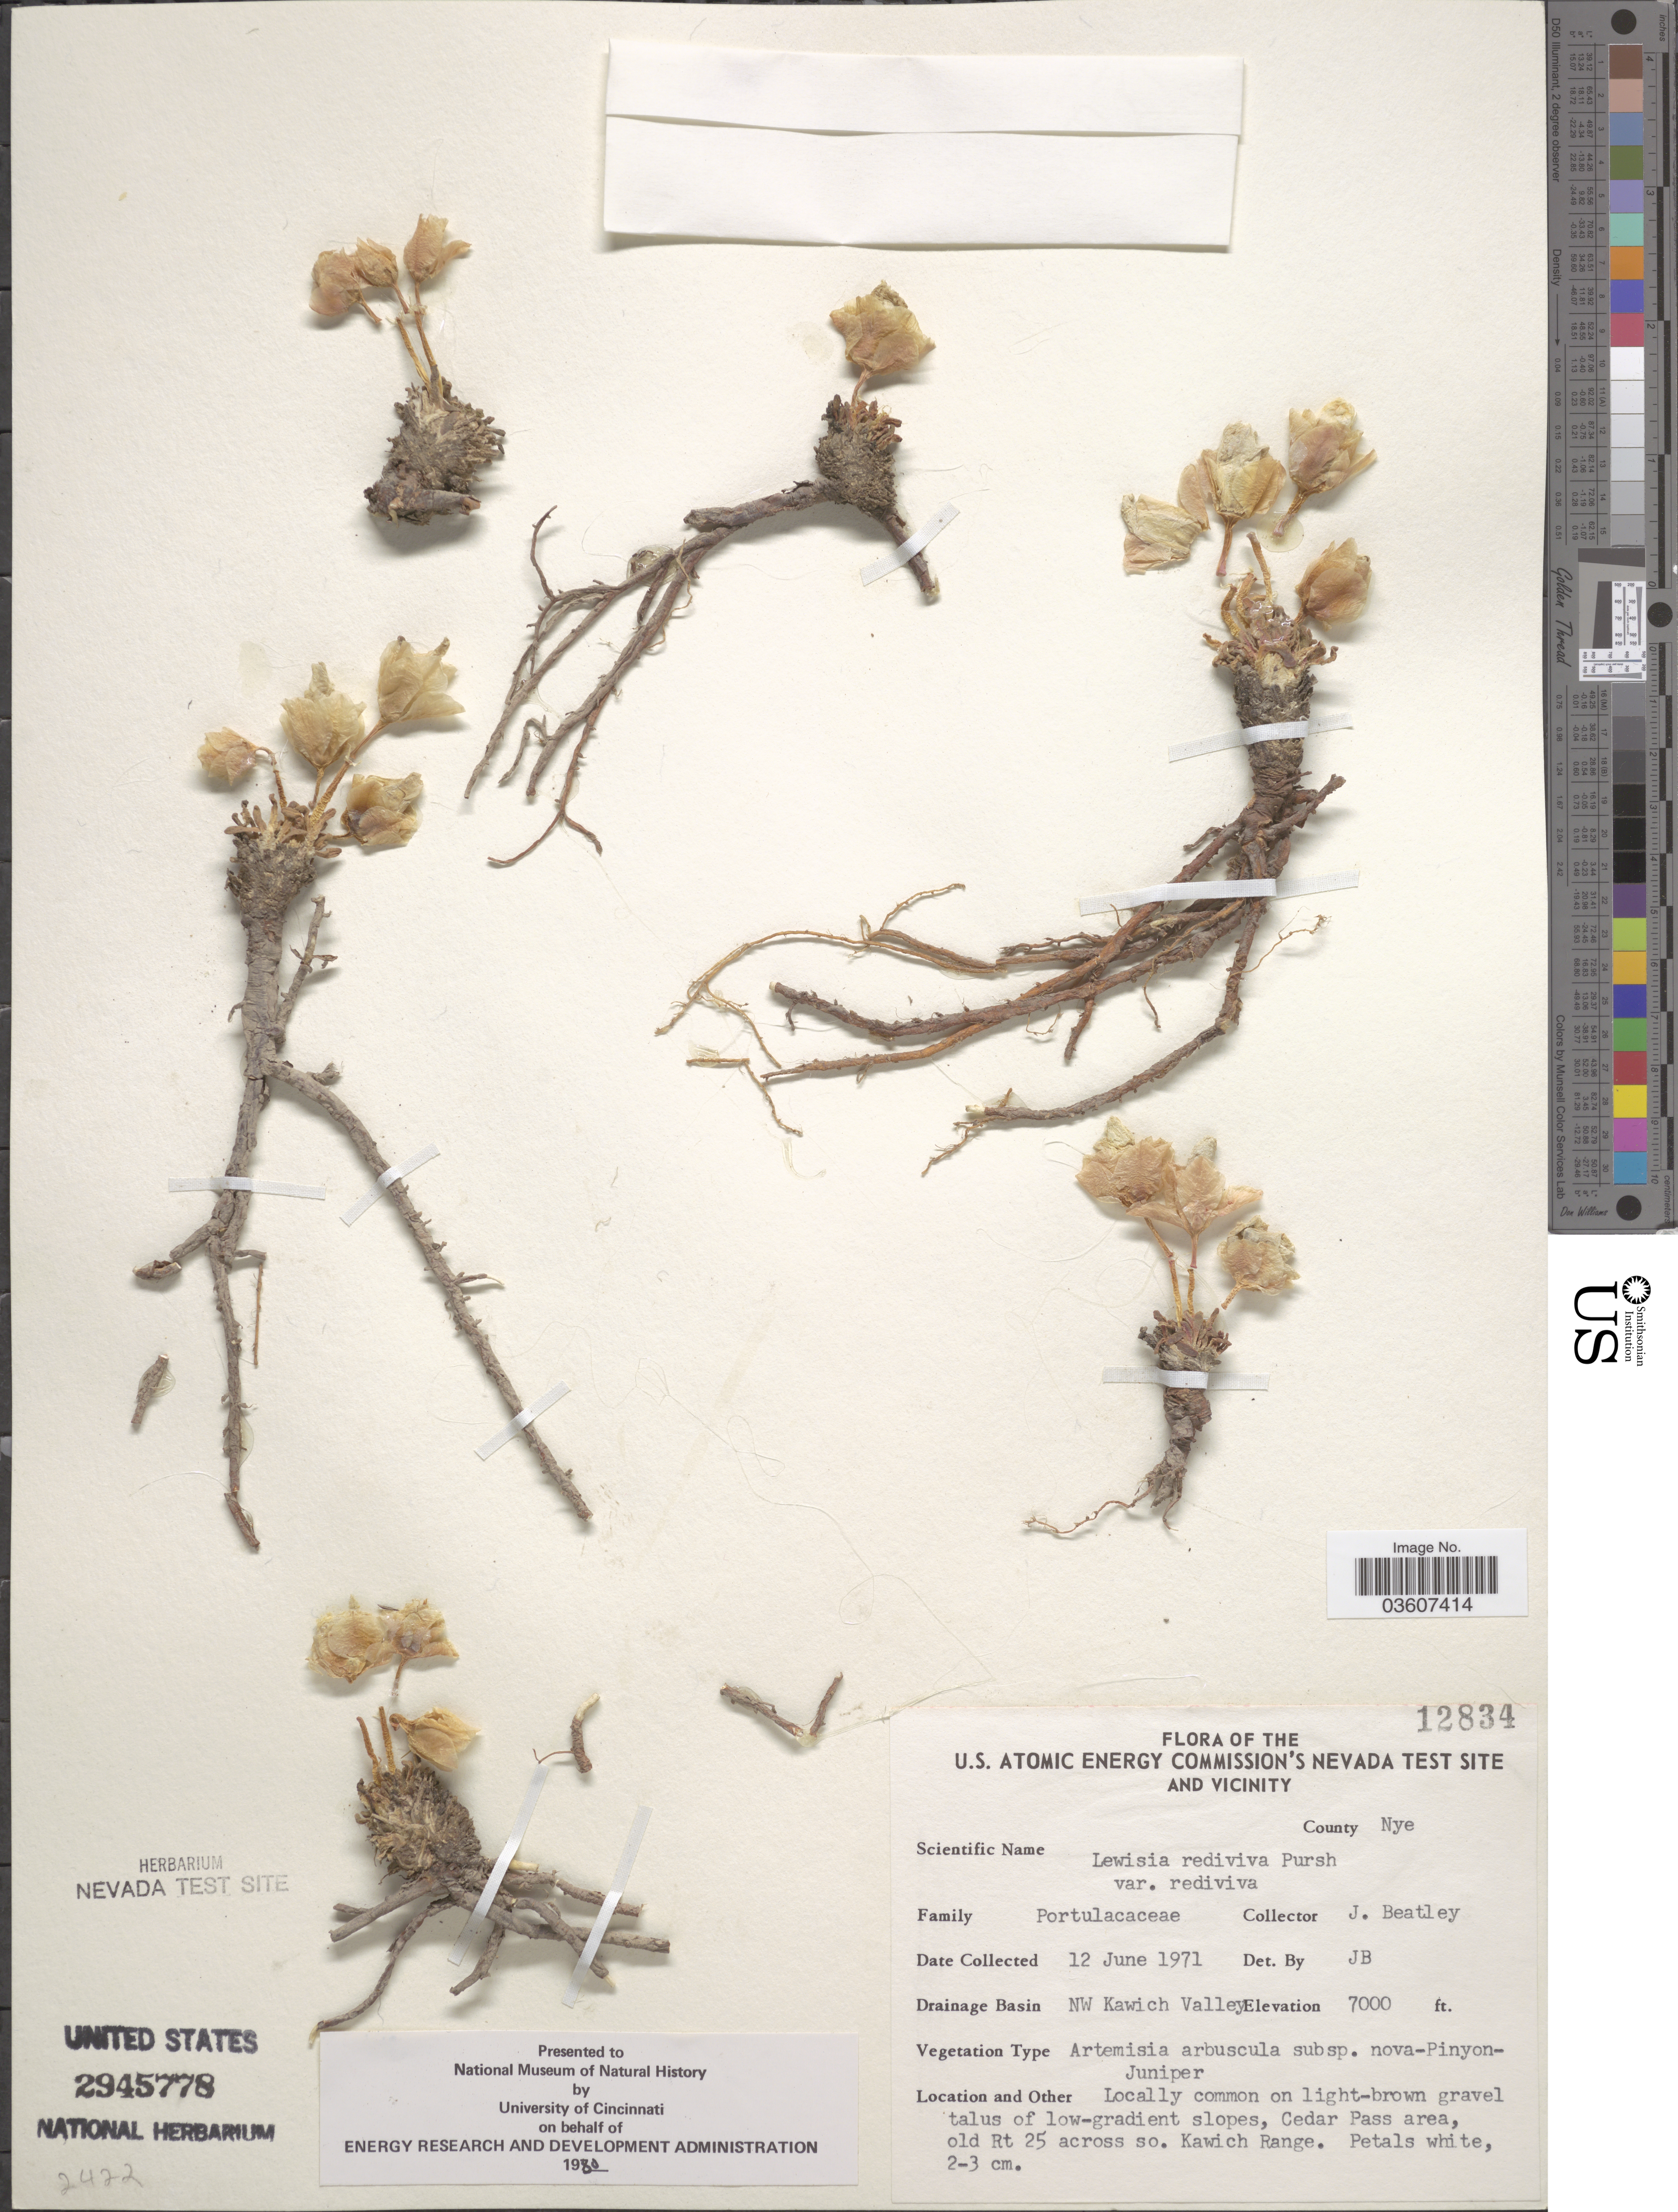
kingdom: Plantae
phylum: Tracheophyta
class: Magnoliopsida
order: Caryophyllales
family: Montiaceae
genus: Lewisia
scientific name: Lewisia rediviva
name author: Pursh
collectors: J. C. Beatley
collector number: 12834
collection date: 1971-06-12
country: United States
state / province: Nevada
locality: U.S. Atomic Energy Commission's Nevada Test Site and Vicinity. County Nye, Drainage Basin NW Kawich Valley. Cedar Pass area, old Rt 25 across so. Kawich Range.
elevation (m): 2134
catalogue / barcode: US 2945778